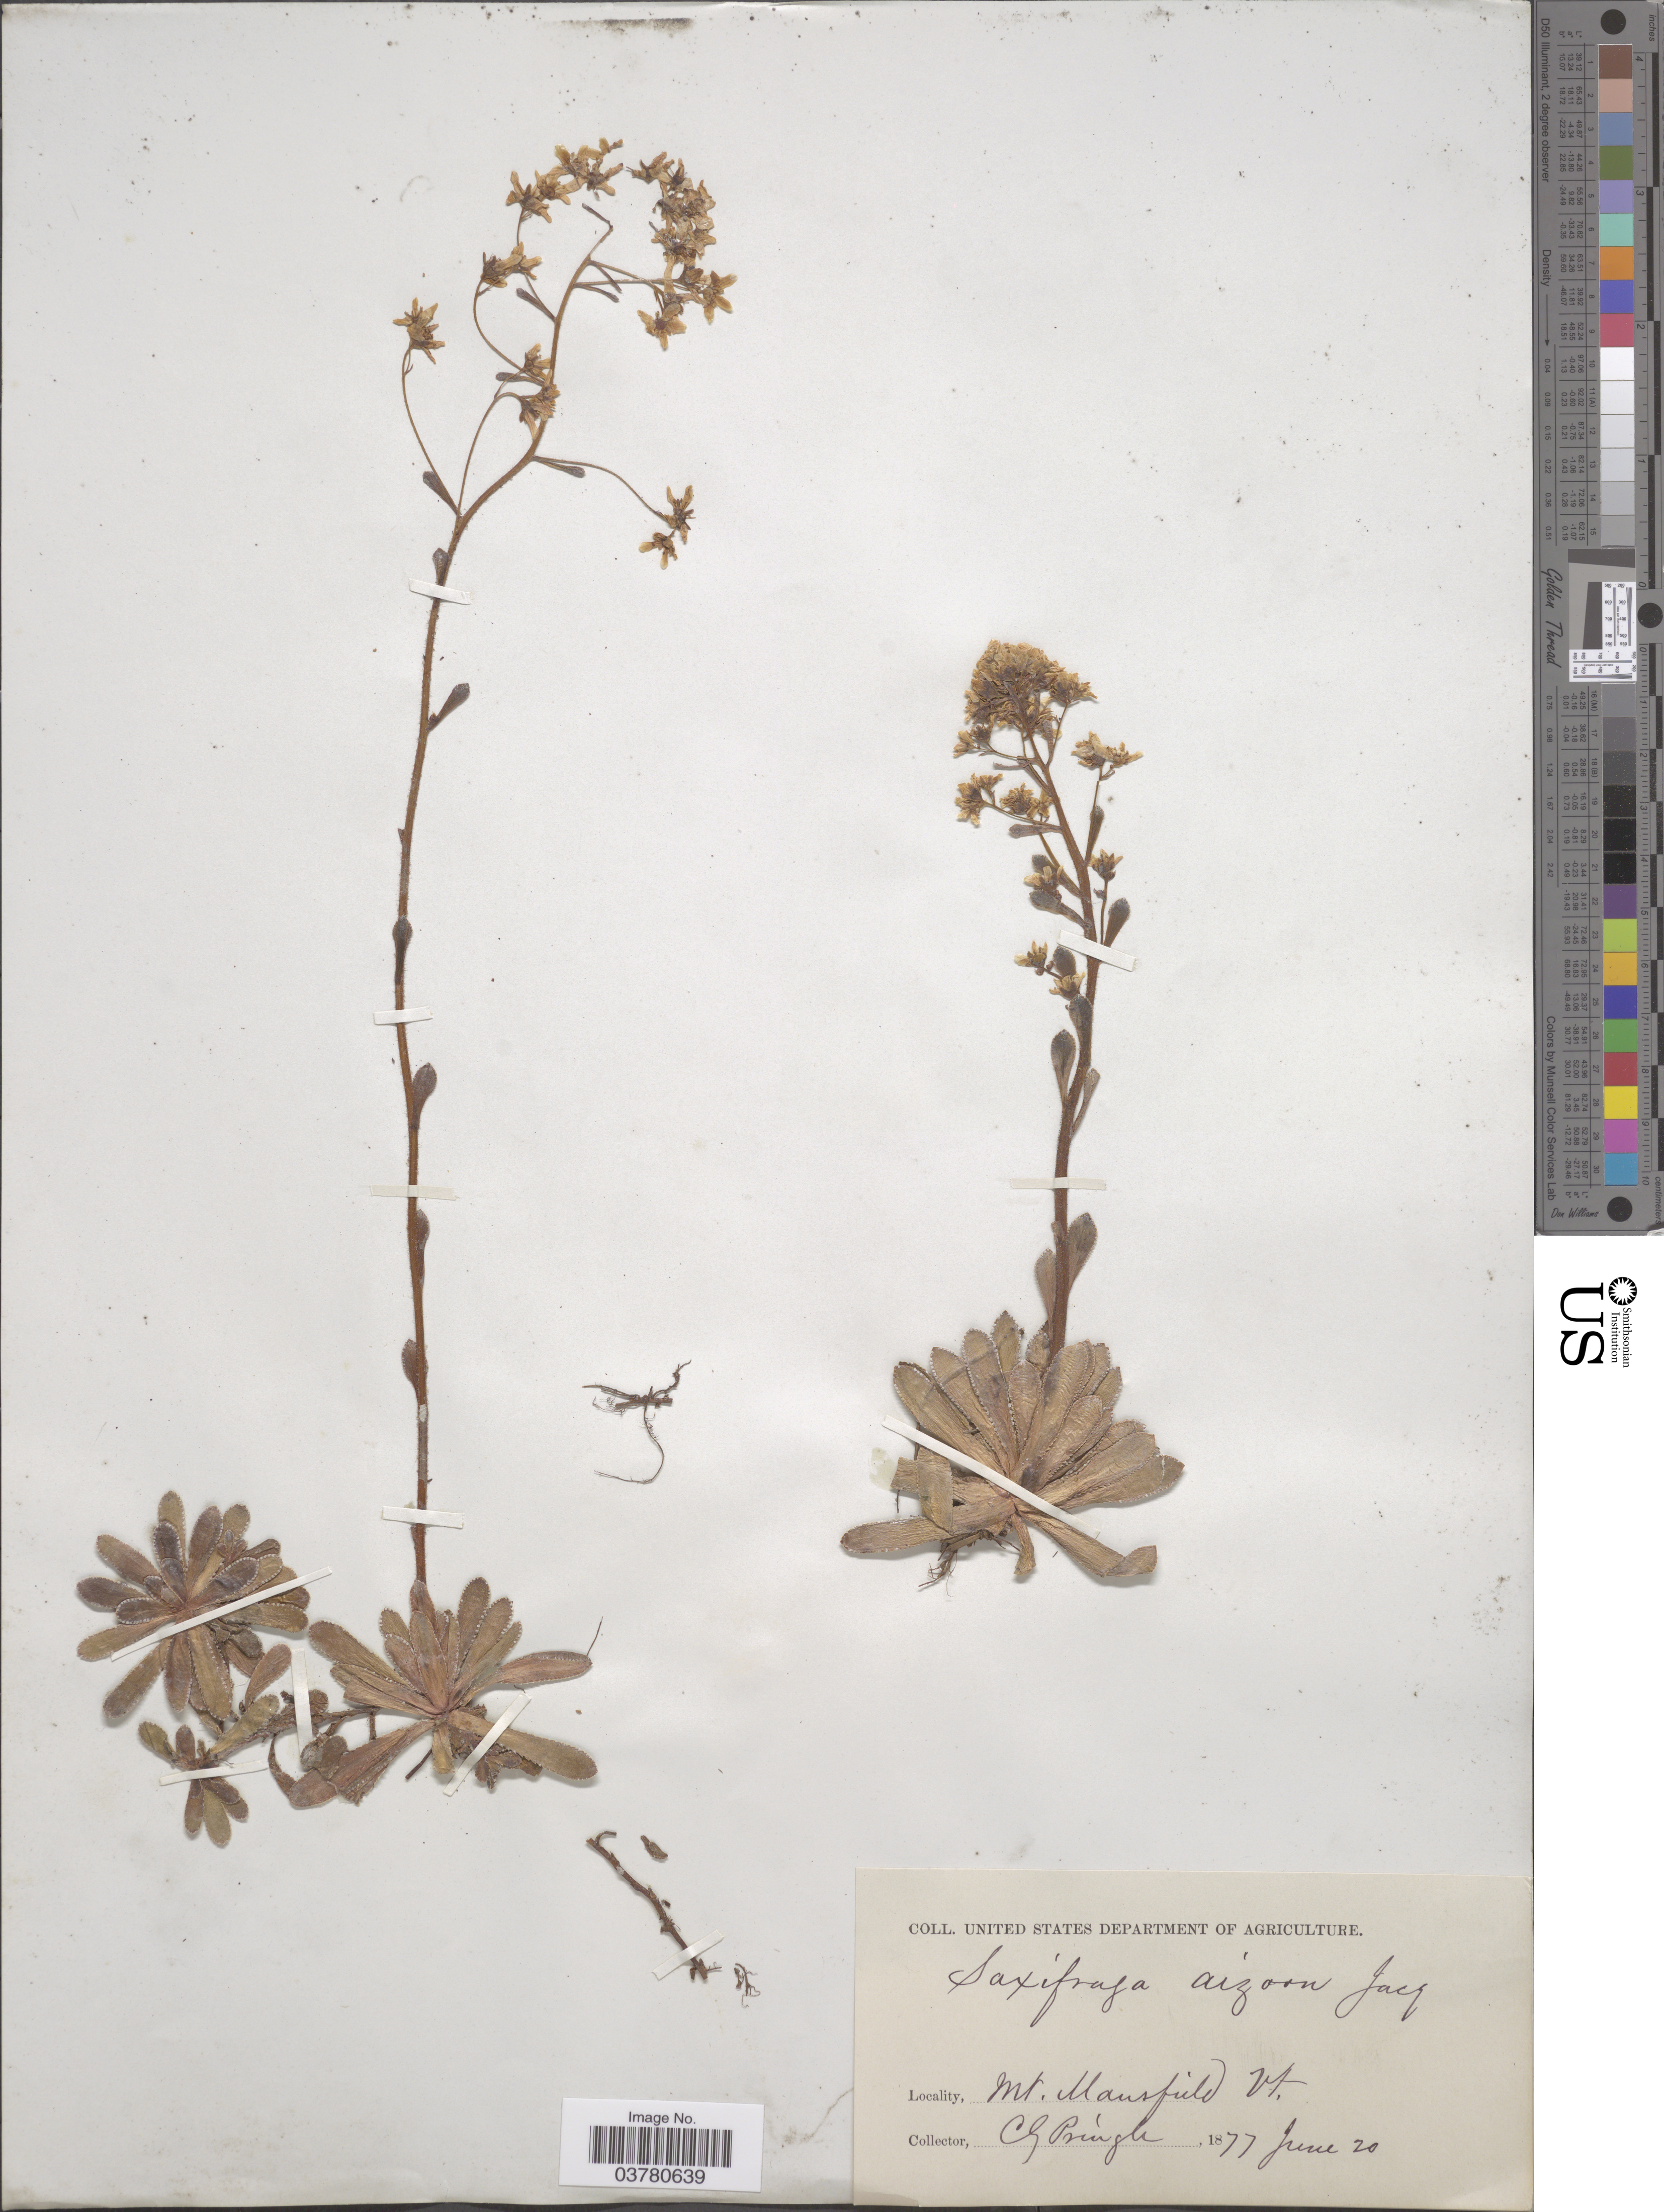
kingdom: Plantae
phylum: Tracheophyta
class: Magnoliopsida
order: Saxifragales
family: Saxifragaceae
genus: Saxifraga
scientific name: Saxifraga paniculata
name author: Mill.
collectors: C. G. Pringle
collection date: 1877-06-20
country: United States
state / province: Vermont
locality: Mt. Mansfield.